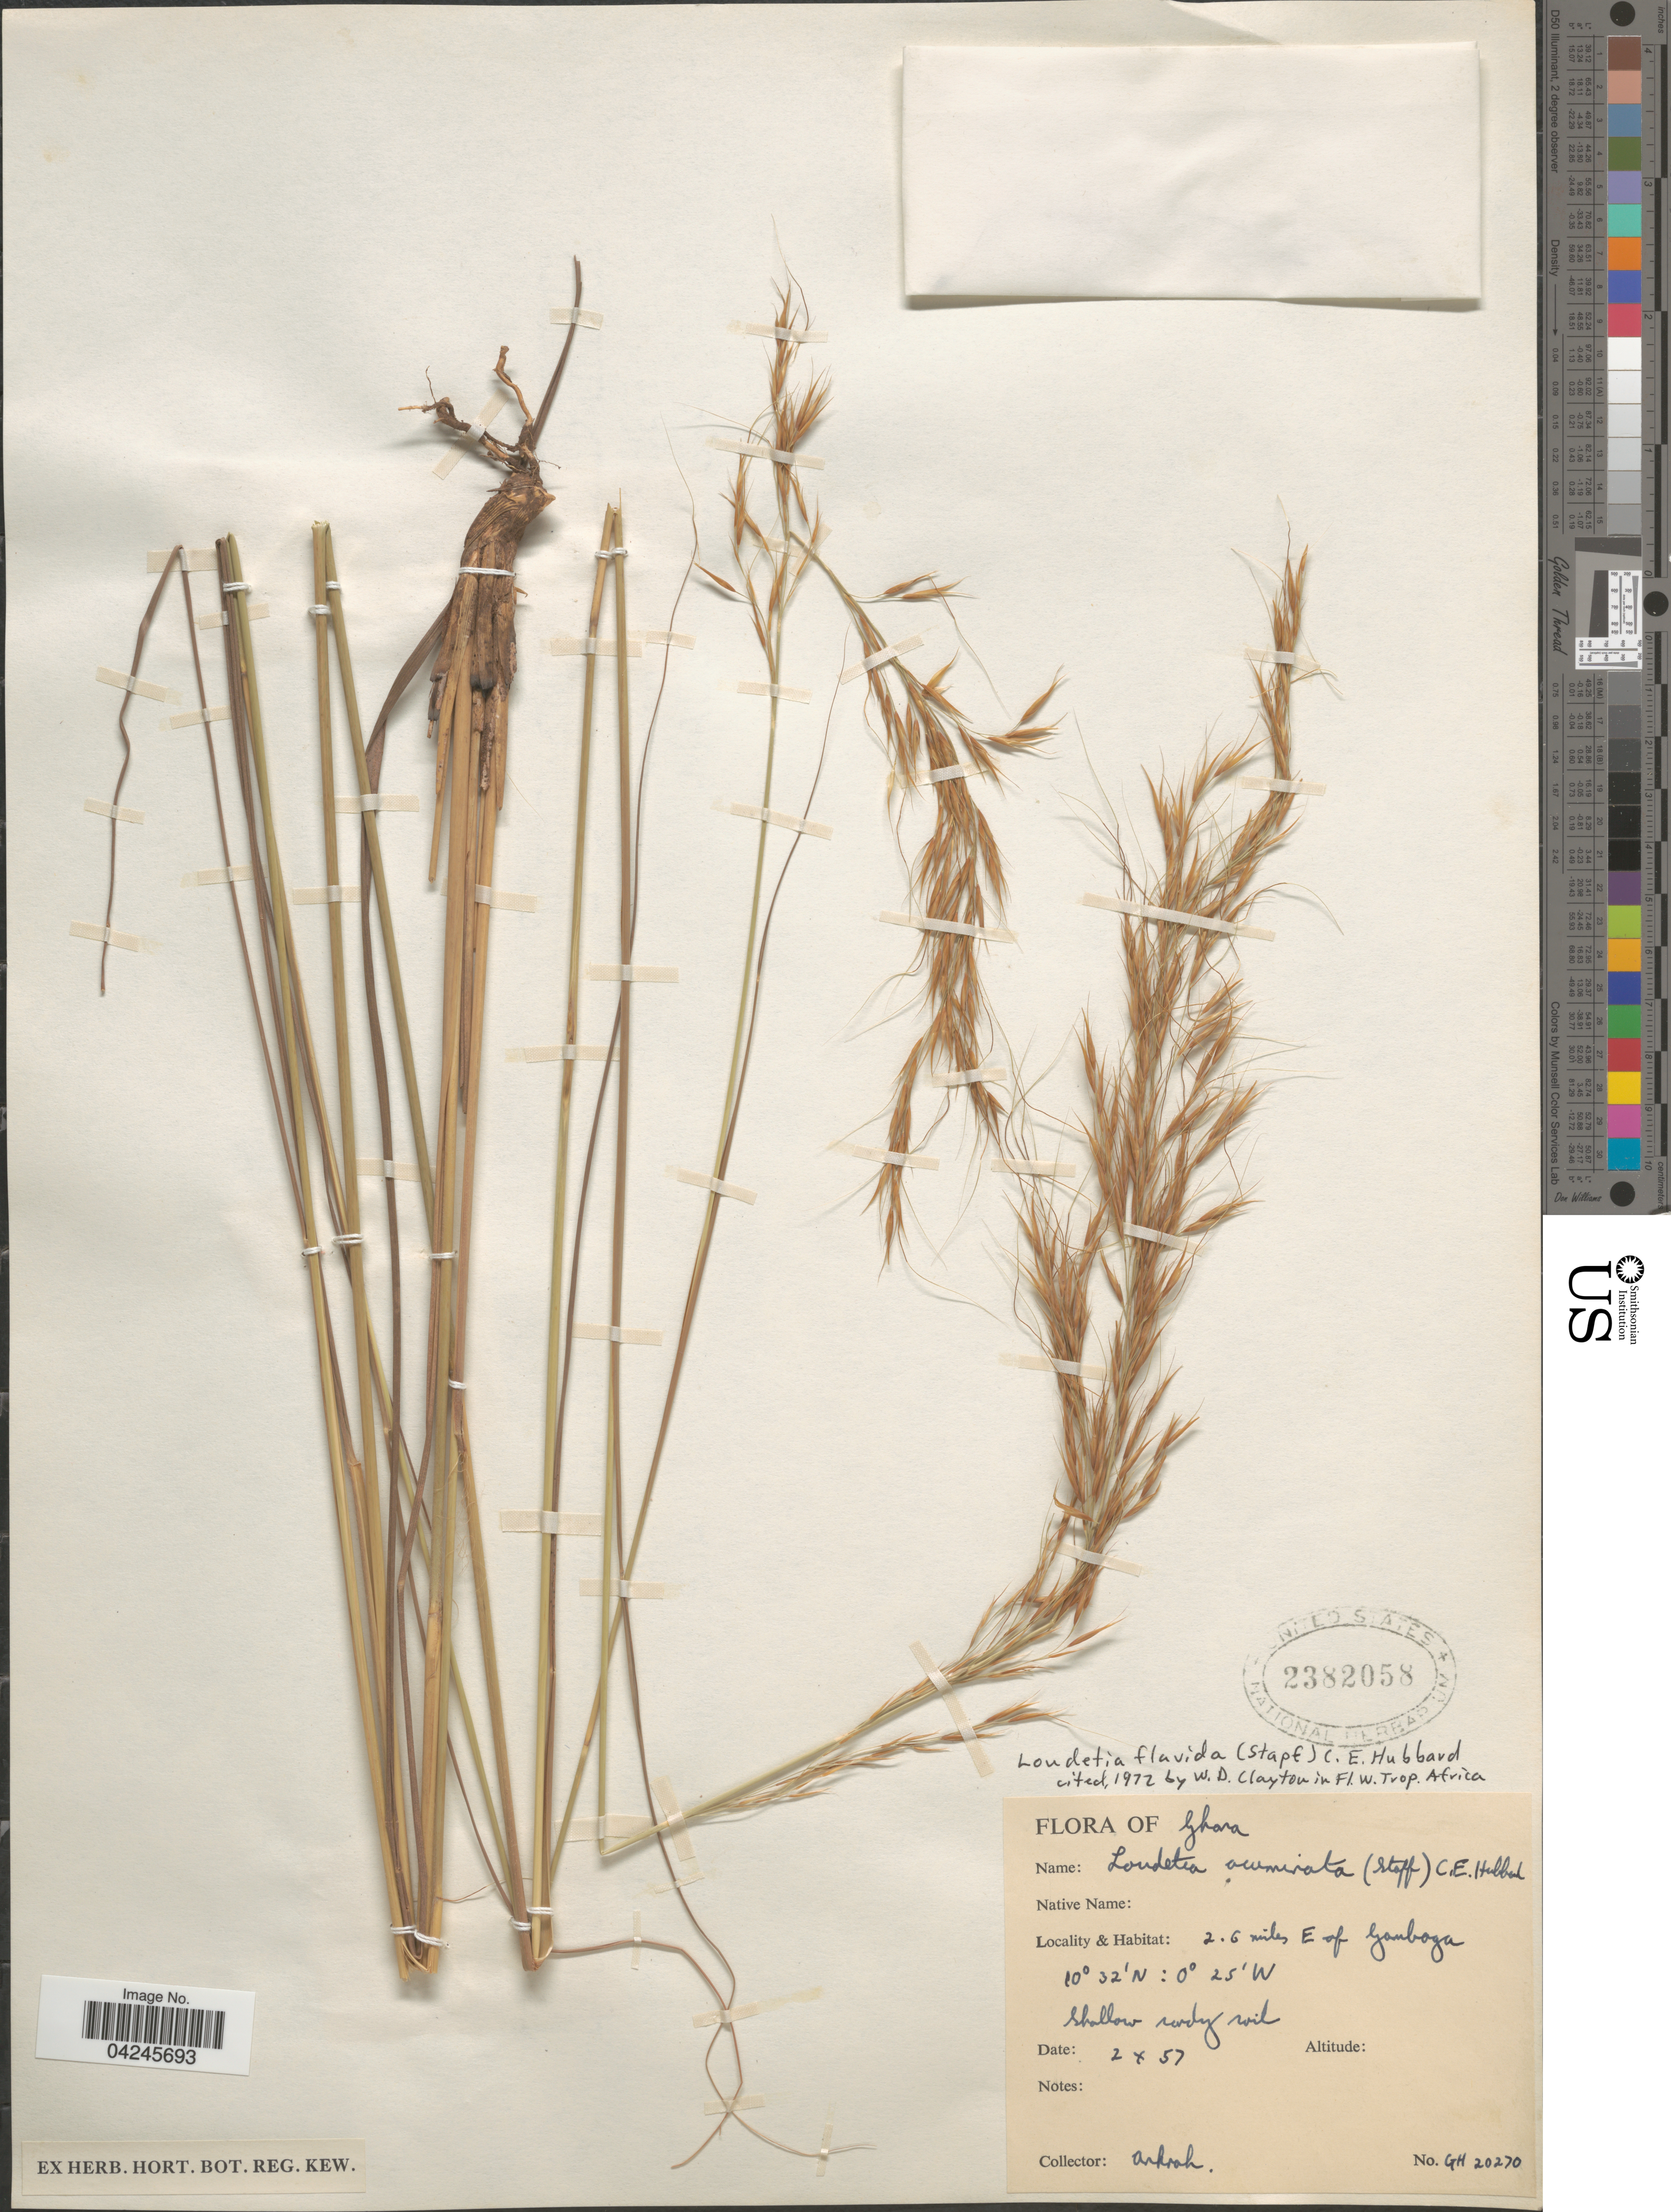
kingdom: Plantae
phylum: Tracheophyta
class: Liliopsida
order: Poales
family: Poaceae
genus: Loudetia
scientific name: Loudetia flavida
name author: (Stapf) C.E. Hubb.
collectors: J. Ankrah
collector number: GH20270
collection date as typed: Transcribed d/m/y: 2/10/57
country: Ghana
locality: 2.6 miles E of Gamboga.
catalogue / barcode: US 2382058